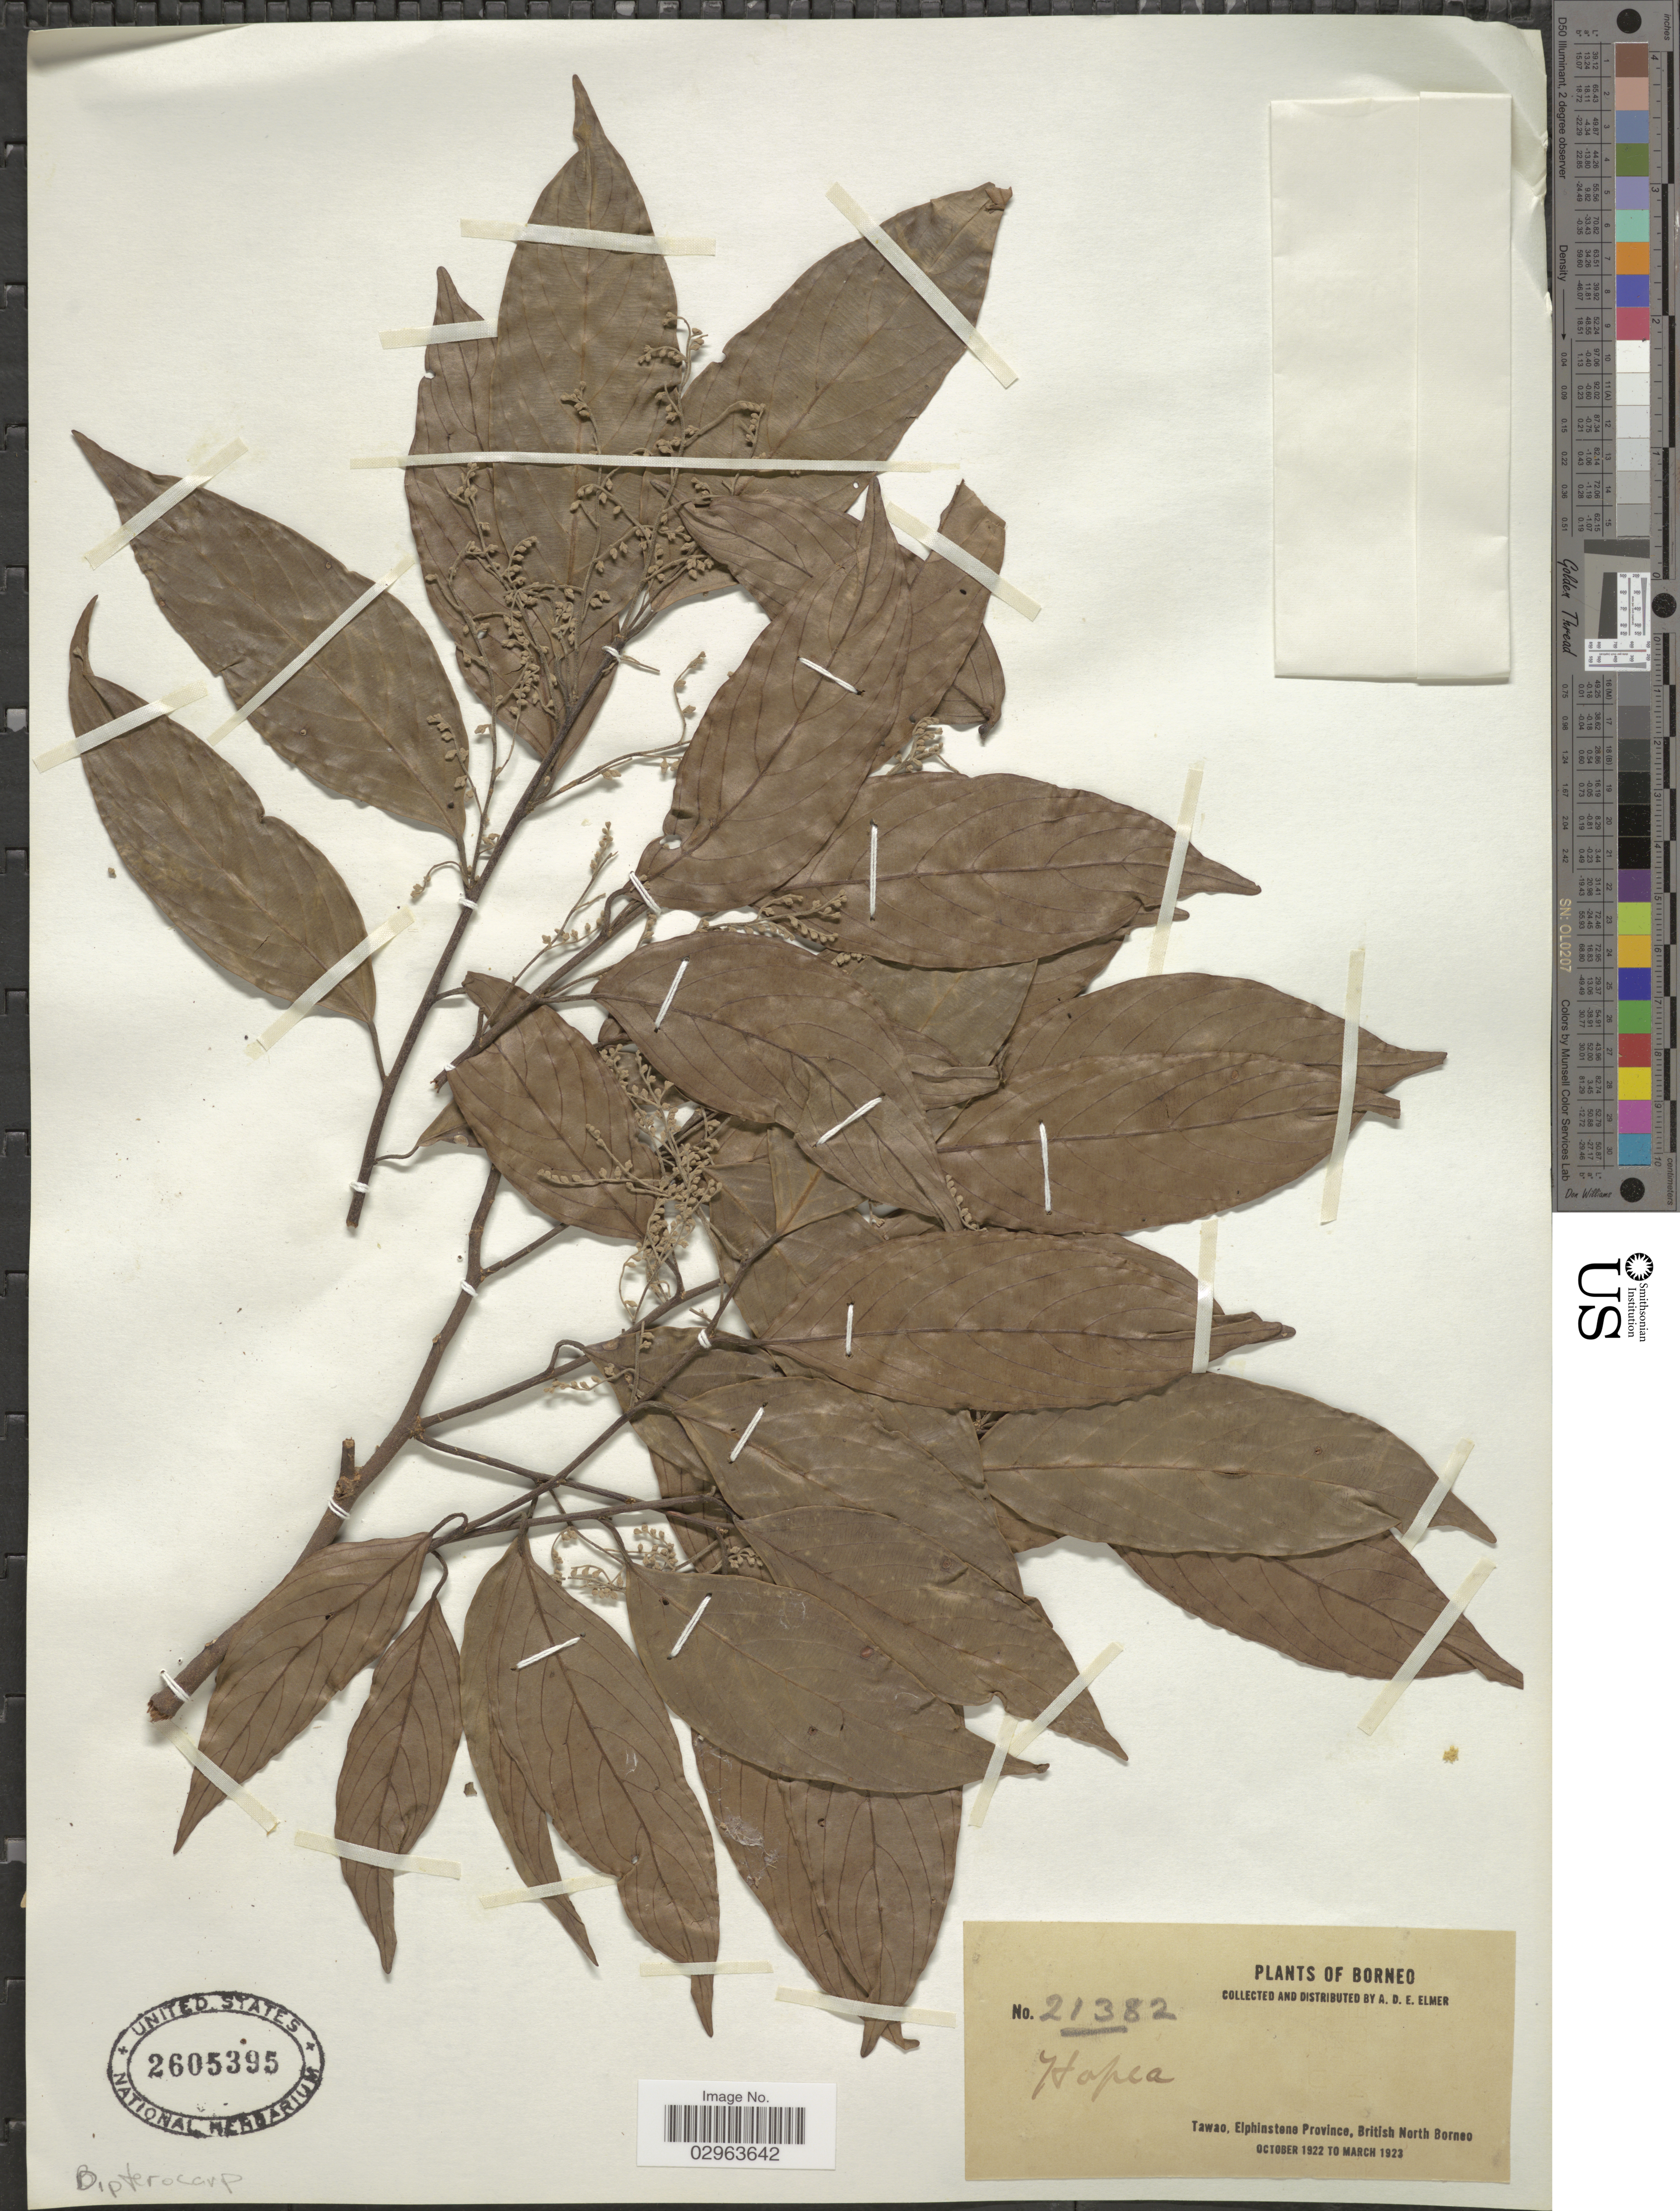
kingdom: Plantae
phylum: Tracheophyta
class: Magnoliopsida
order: Malvales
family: Dipterocarpaceae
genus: Hopea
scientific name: Hopea sp.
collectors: A. D. E. Elmer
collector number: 21382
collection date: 1922-10/1923-03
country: Malaysia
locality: Borneo. Tawao, Elphinstone Province, British North Borneo.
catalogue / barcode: US 2605395